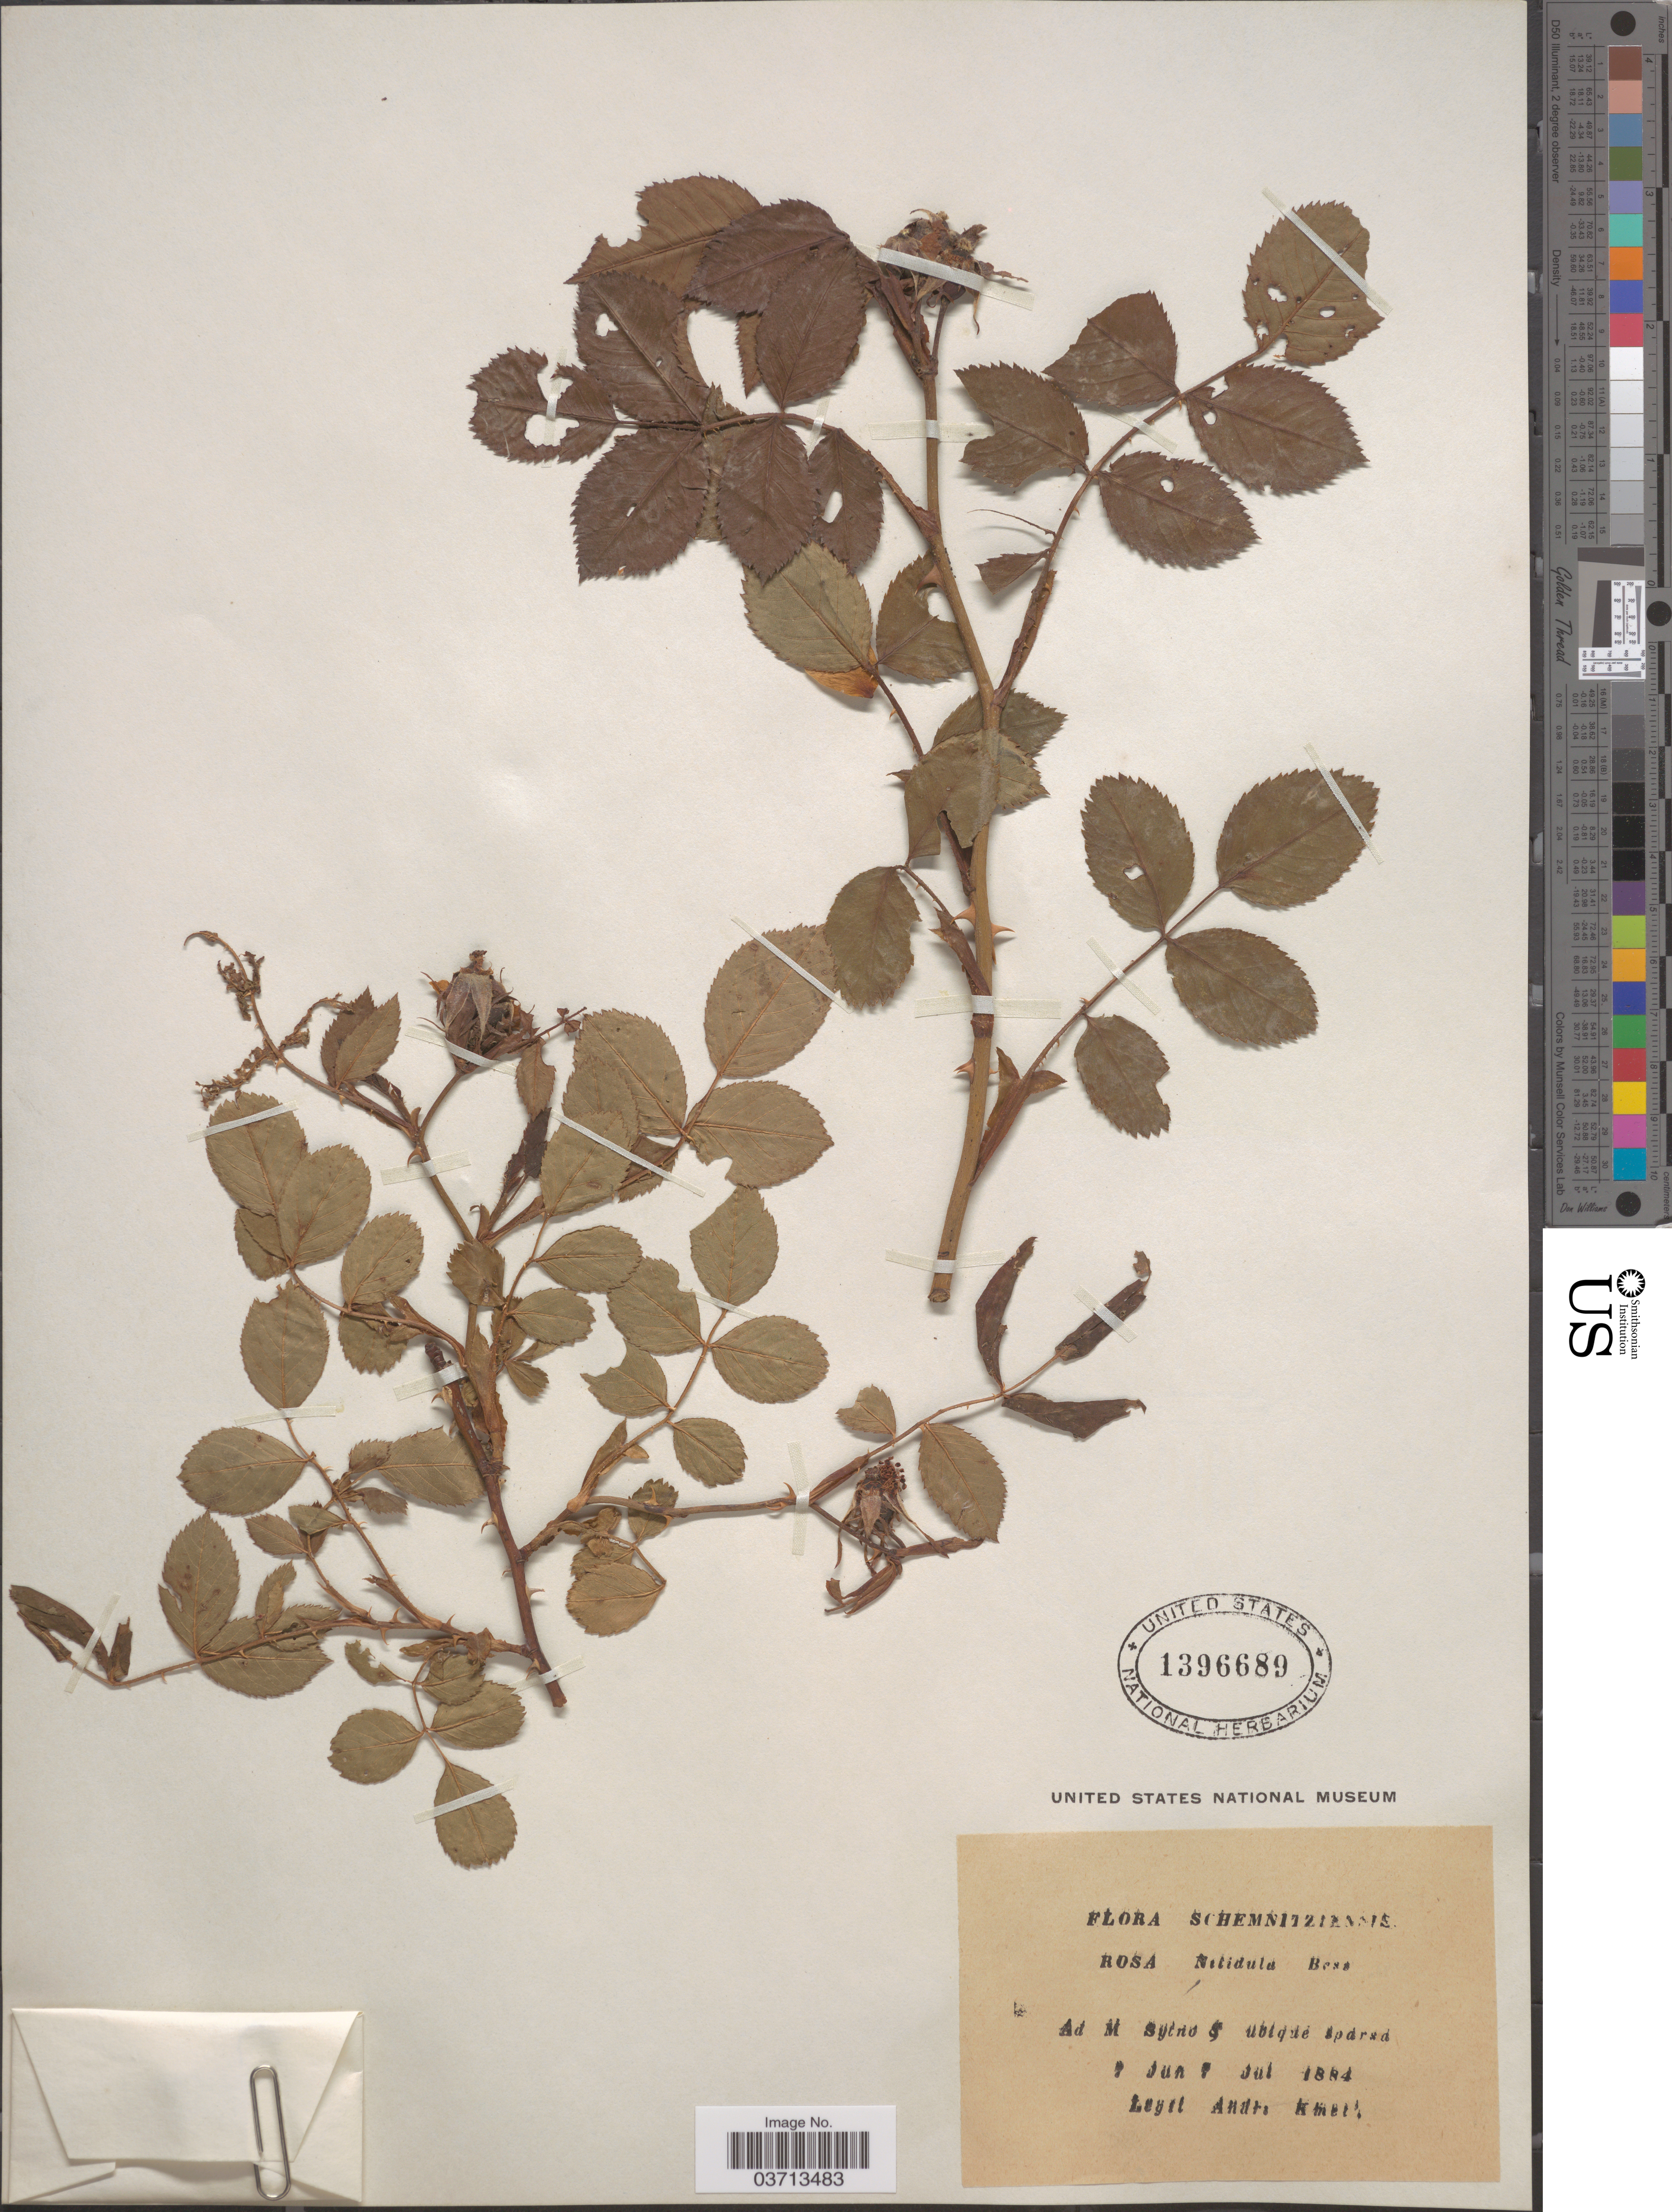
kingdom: Plantae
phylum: Tracheophyta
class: Magnoliopsida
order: Rosales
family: Rosaceae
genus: Rosa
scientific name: Rosa nitidula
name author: Besser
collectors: A. Kmet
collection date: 1884-06-07/1884-07-07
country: Slovakia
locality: Schemnitziensis. Ad M Sytno S ubique sparsa.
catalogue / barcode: US 1396689